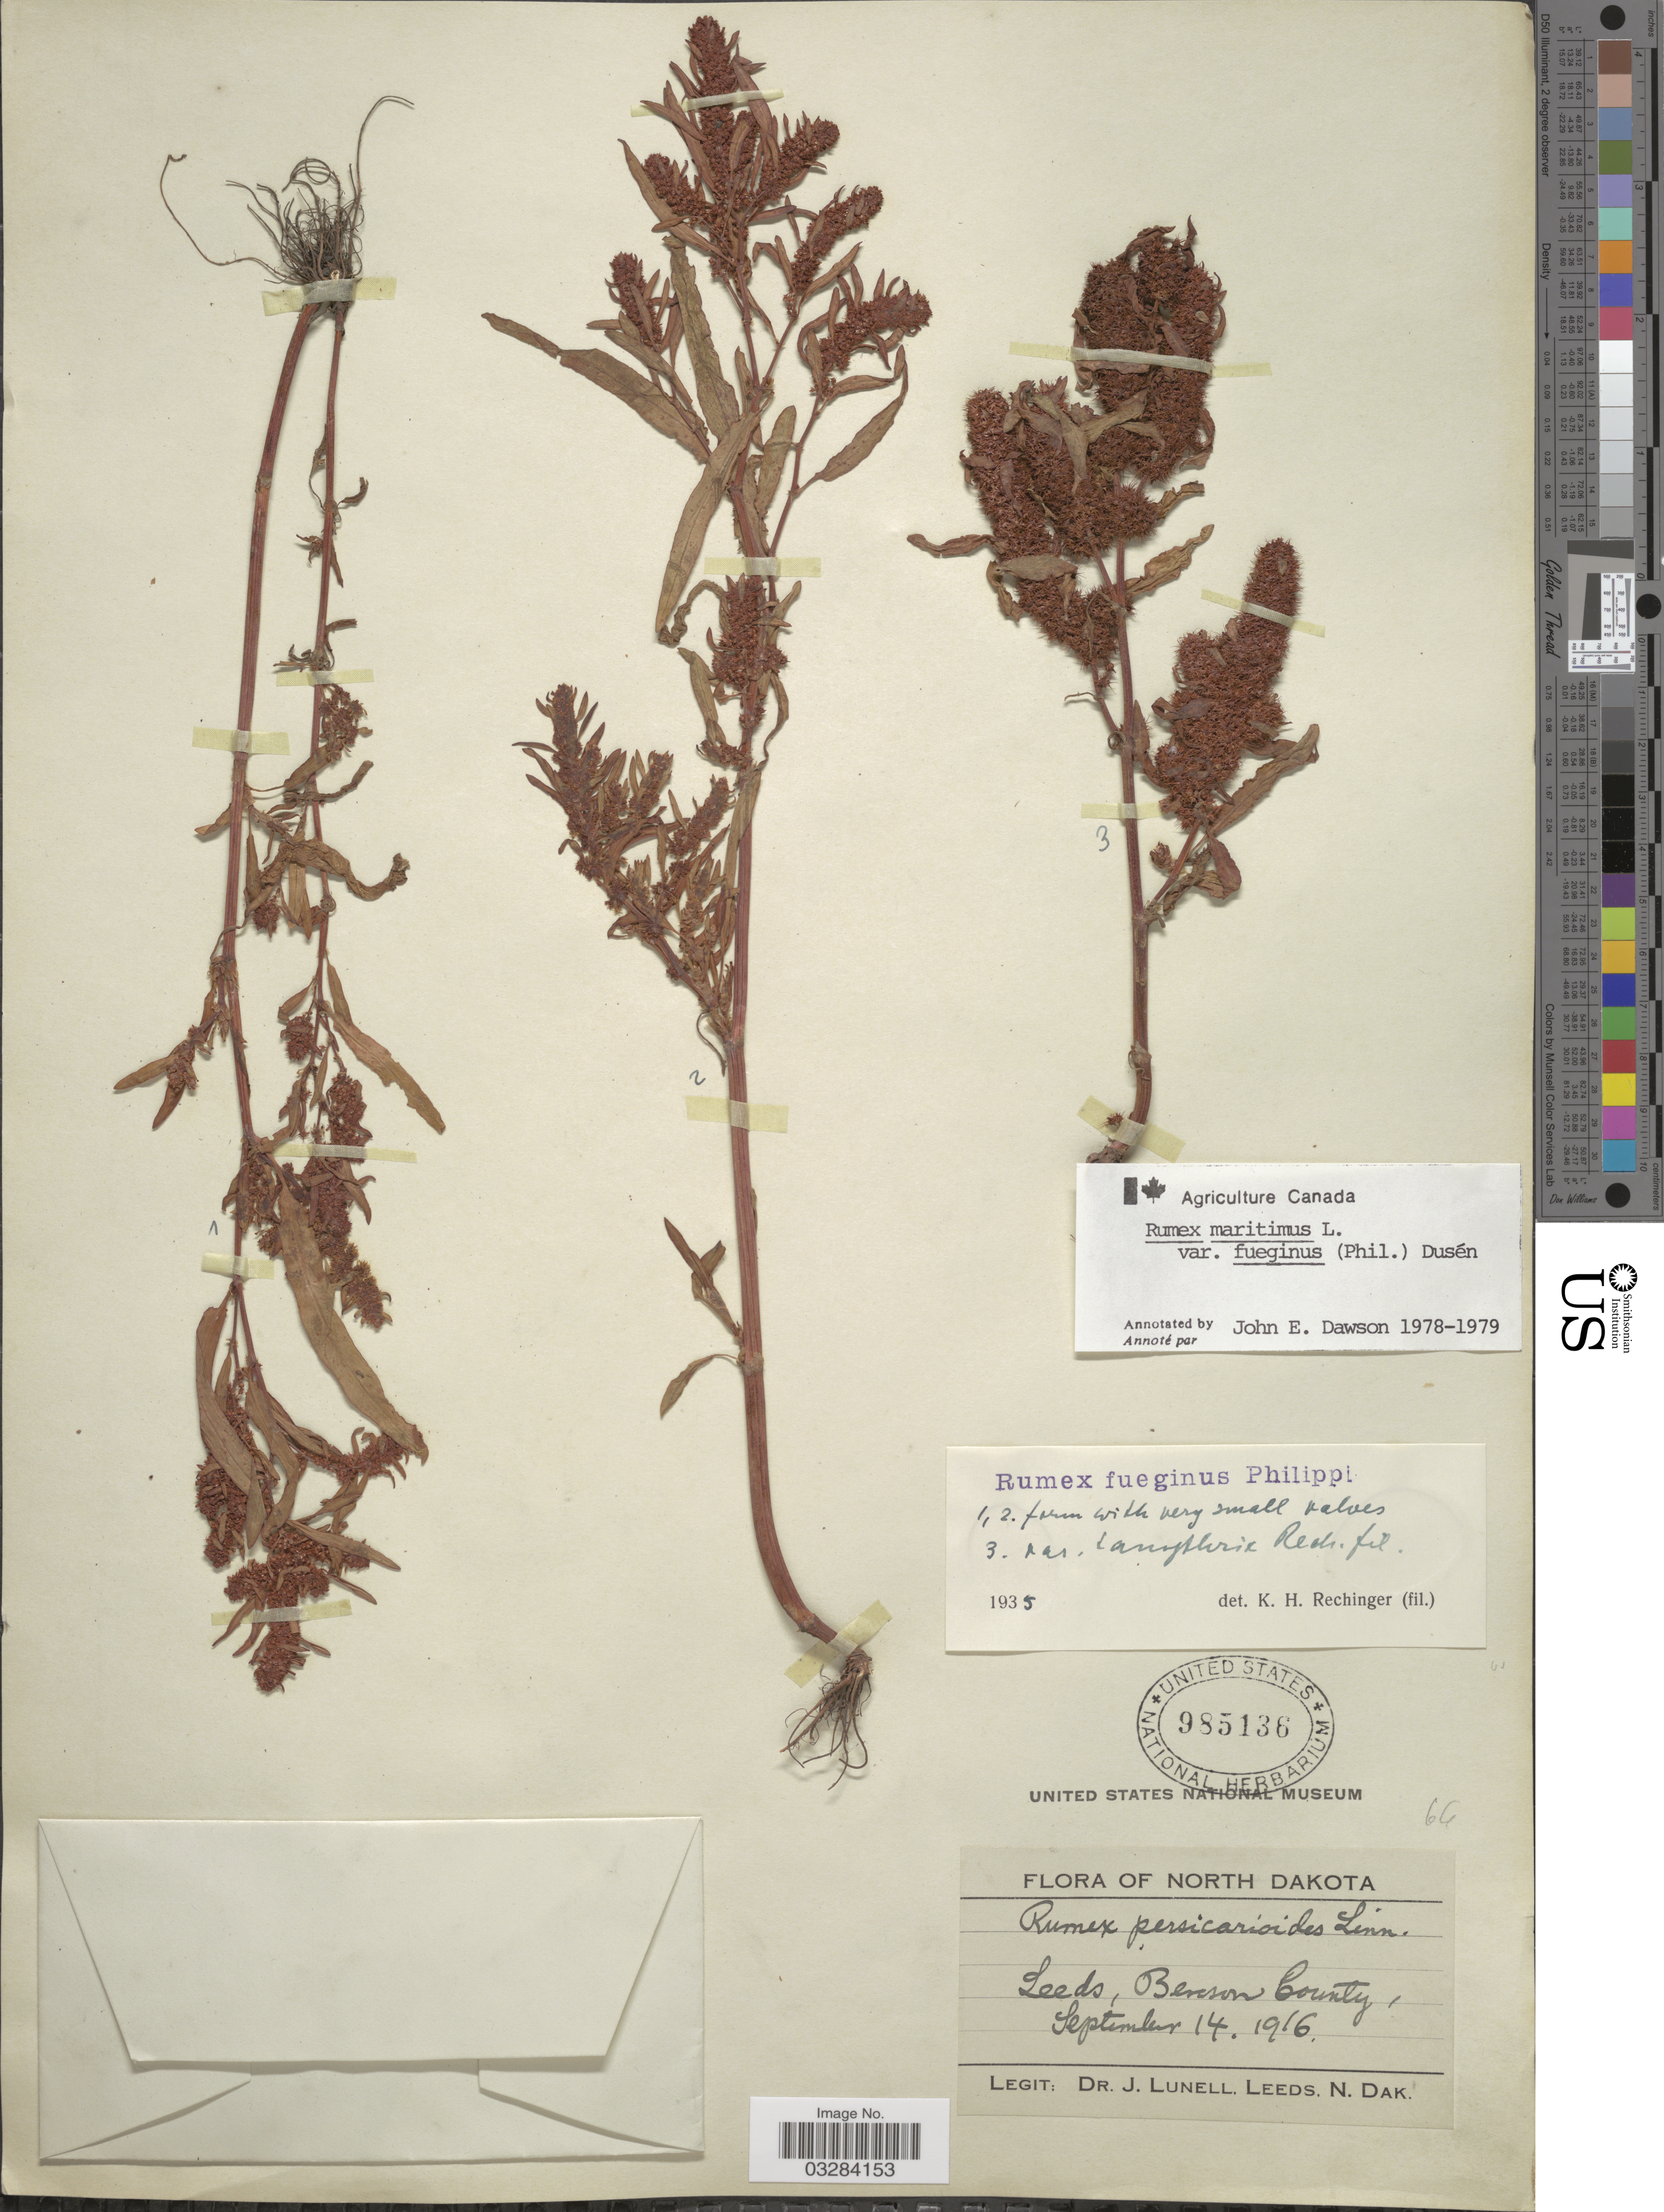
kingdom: Plantae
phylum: Tracheophyta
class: Magnoliopsida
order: Caryophyllales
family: Polygonaceae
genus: Rumex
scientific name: Rumex maritimus var. fueginus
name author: (Phil.) Dusén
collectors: J. Lunell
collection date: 1916-09-14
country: United States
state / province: North Dakota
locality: Leeds, Benson County.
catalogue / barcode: US 985136